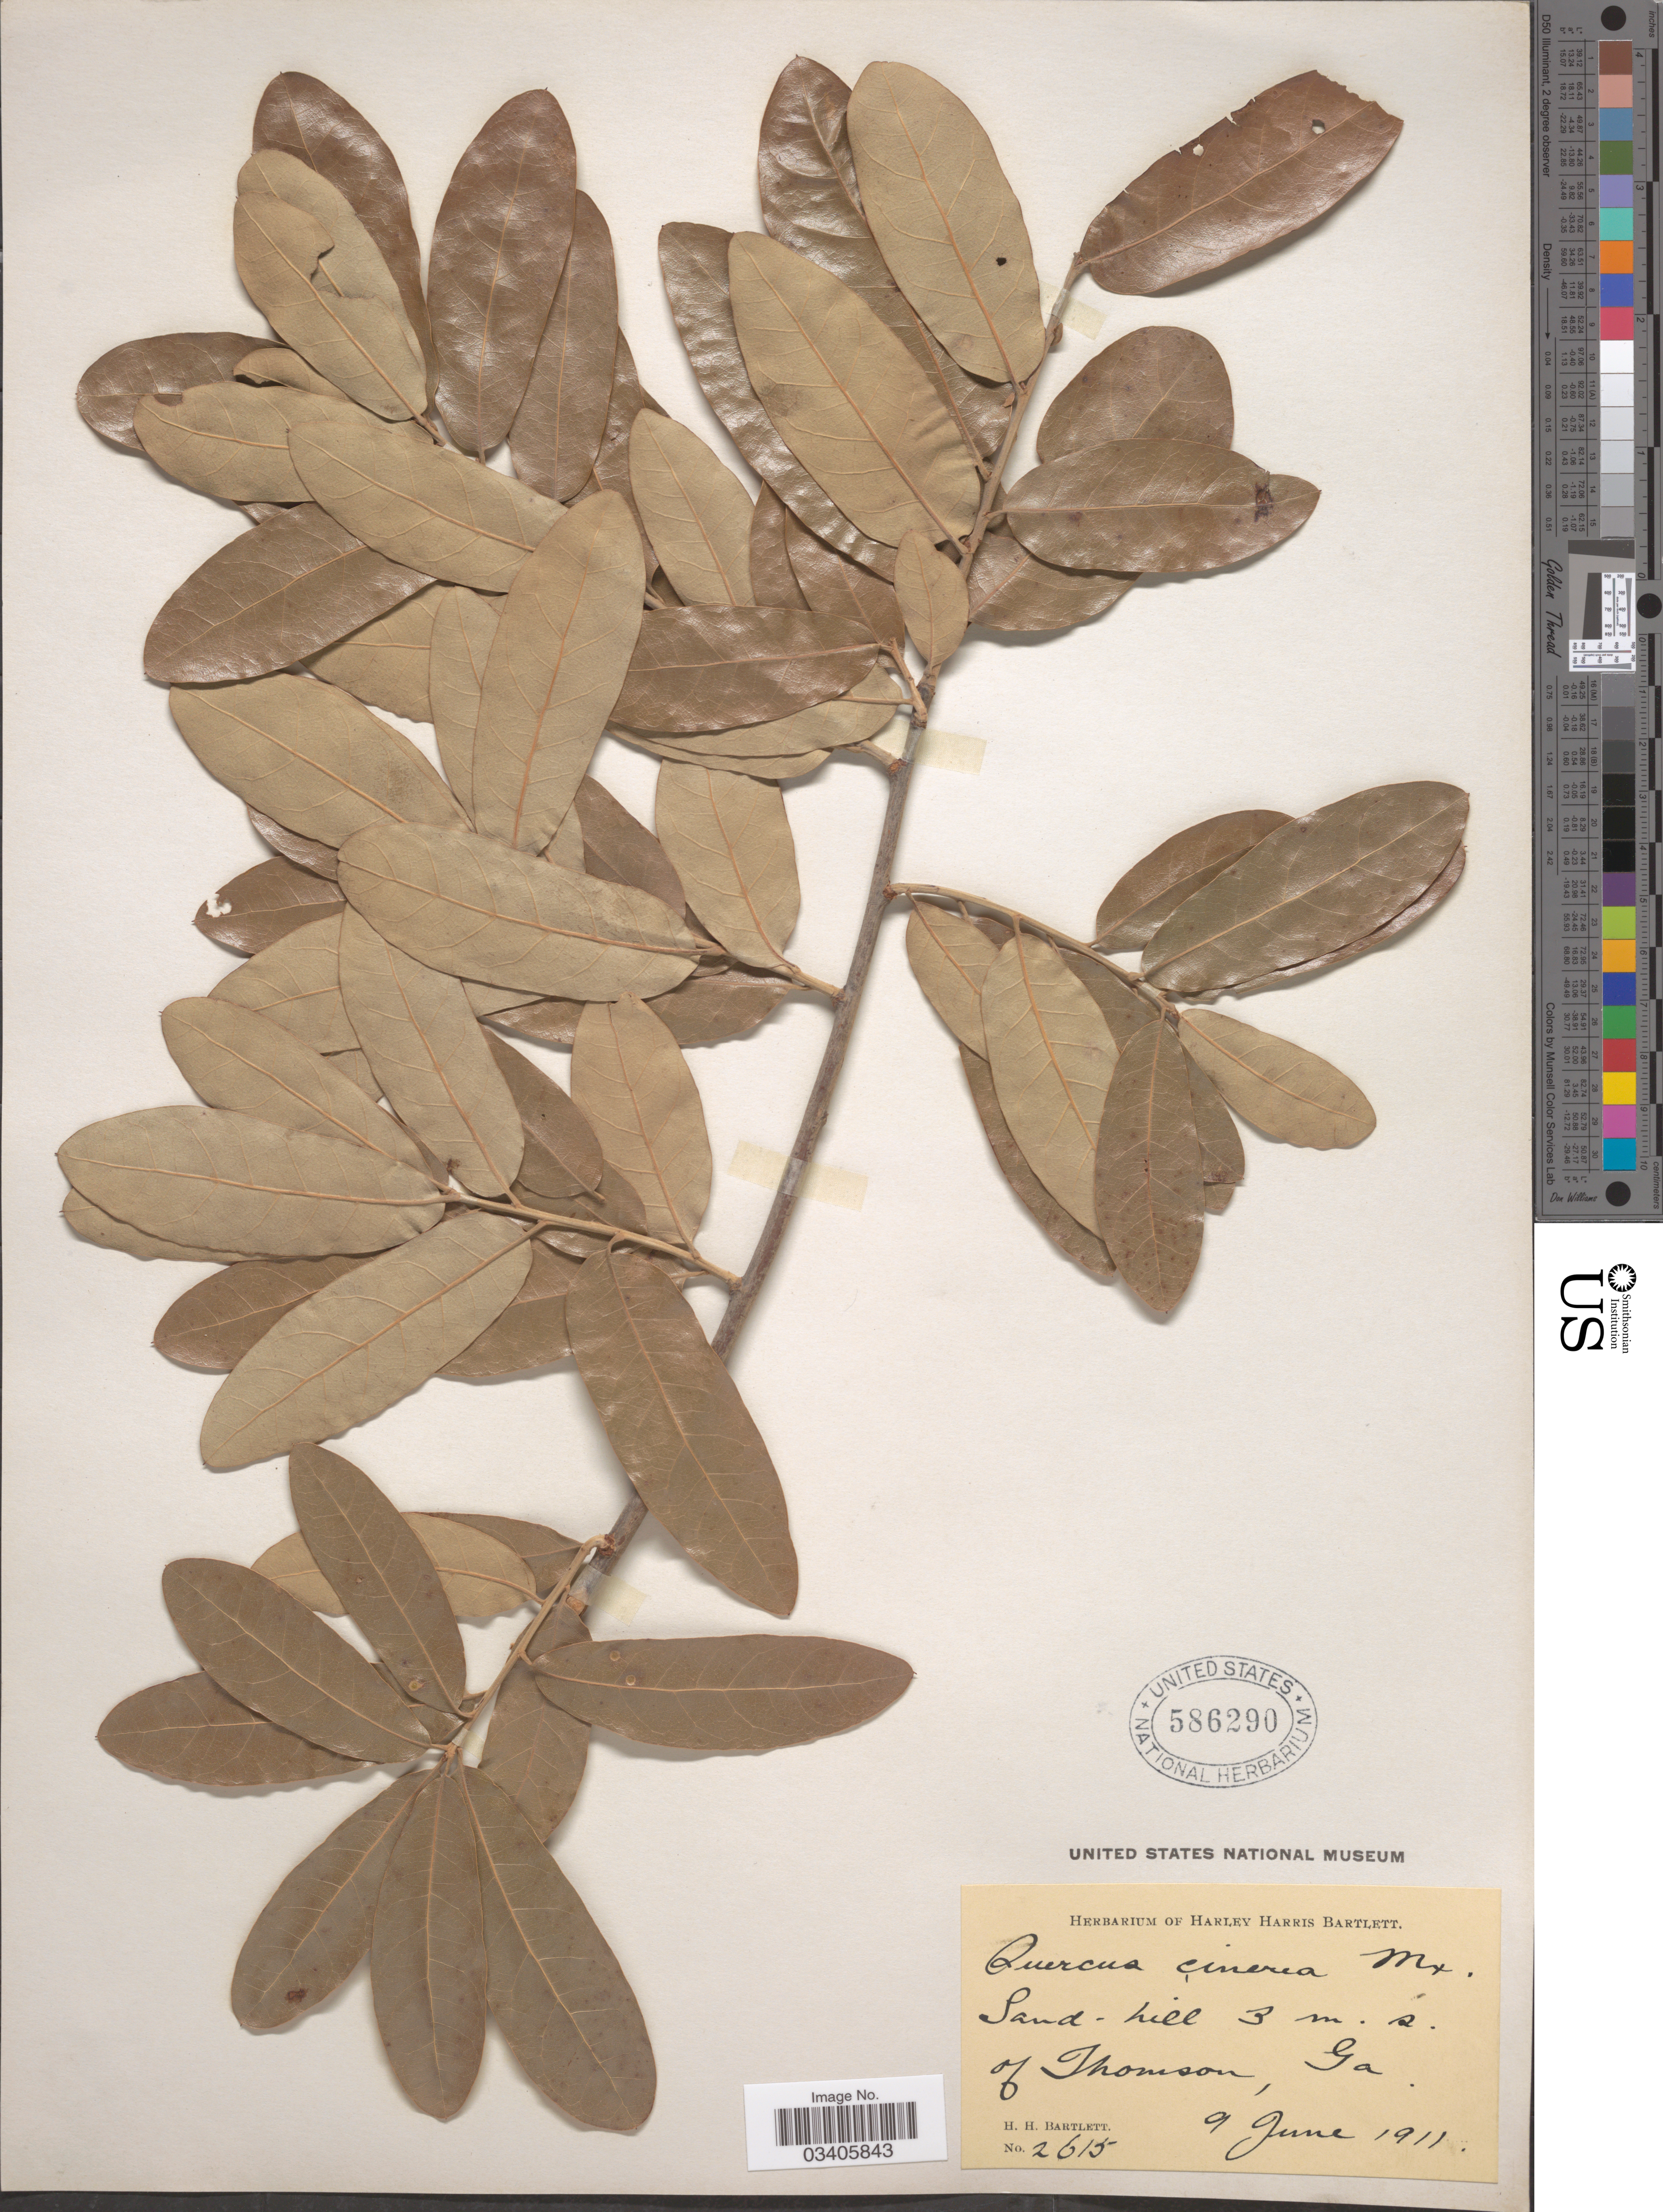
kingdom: Plantae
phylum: Tracheophyta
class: Magnoliopsida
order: Fagales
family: Fagaceae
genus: Quercus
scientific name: Quercus incana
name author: W. Bartram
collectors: H. H. Bartlett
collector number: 2615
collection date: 1911-06-09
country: United States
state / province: Georgia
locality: Sand-hill 3 m. s. of Thomson.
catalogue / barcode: US 586290